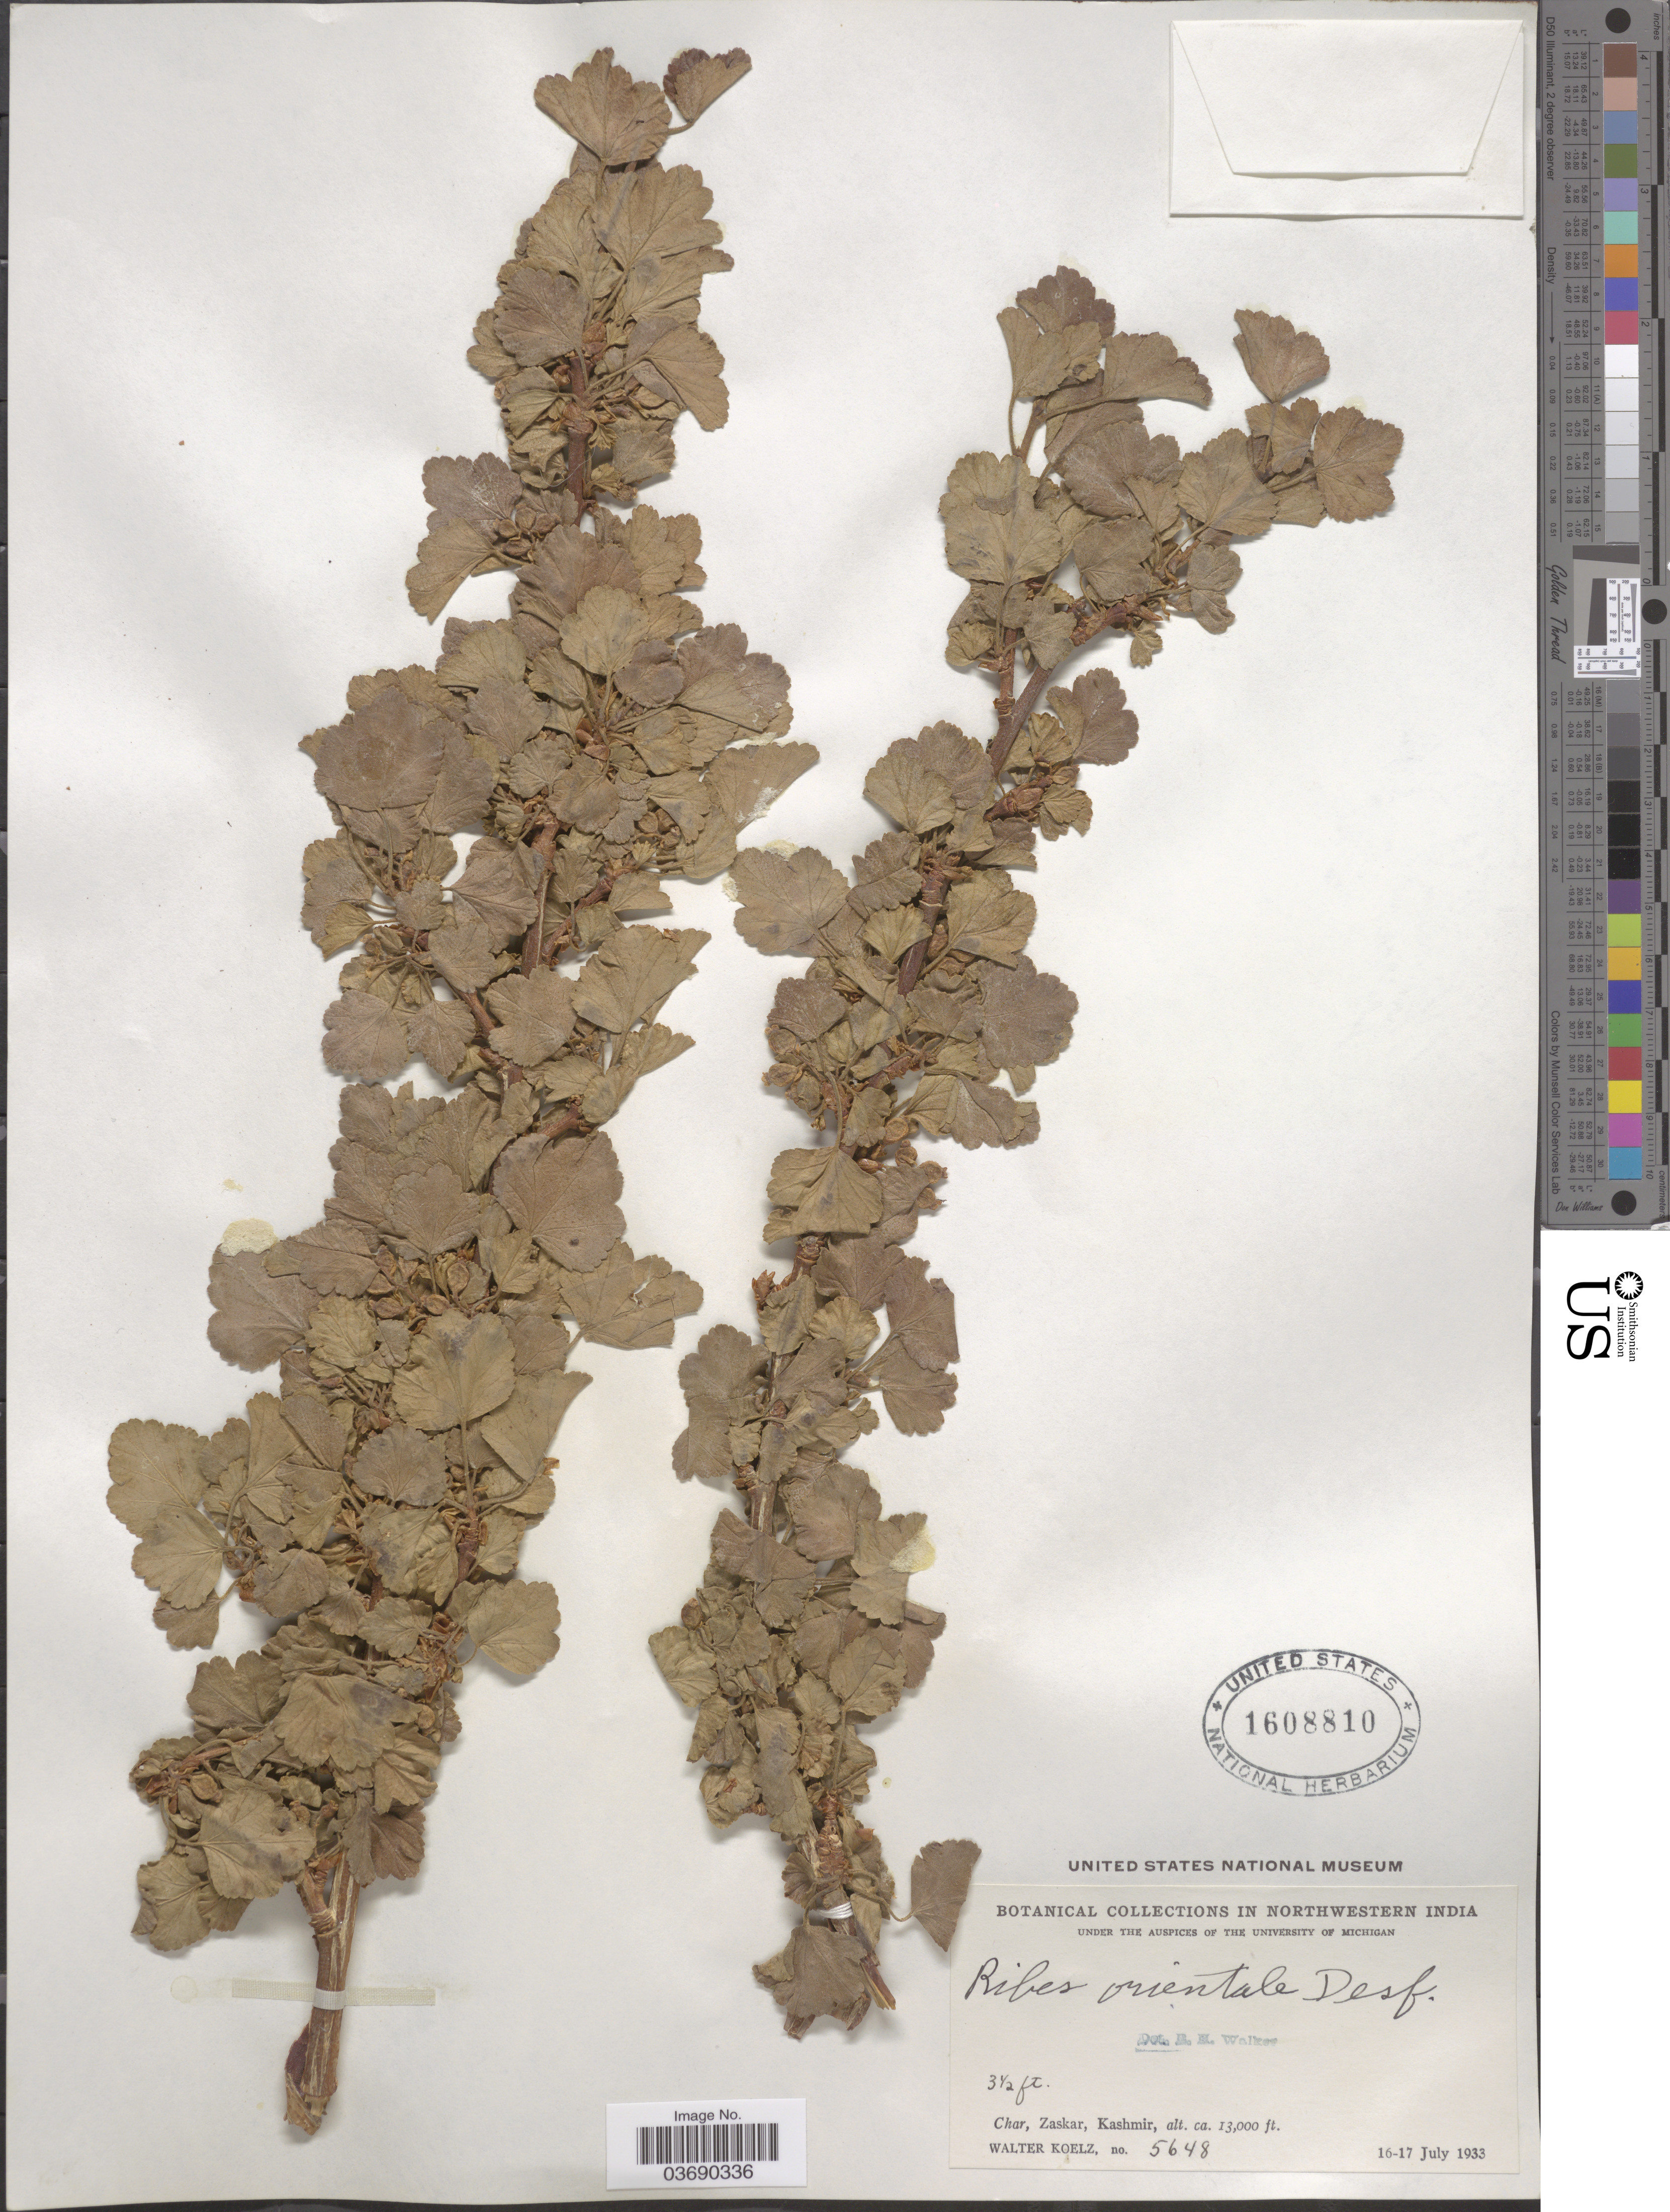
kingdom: Plantae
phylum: Tracheophyta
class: Magnoliopsida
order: Saxifragales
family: Grossulariaceae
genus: Ribes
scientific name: Ribes orientale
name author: Desf.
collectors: W. N. Koelz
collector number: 5648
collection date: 1933-07-16/1933-07-17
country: India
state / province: Jammu and Kashmir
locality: Northwestern India. Char, Zaskar, Kashmir.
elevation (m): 3962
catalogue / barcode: US 1608810